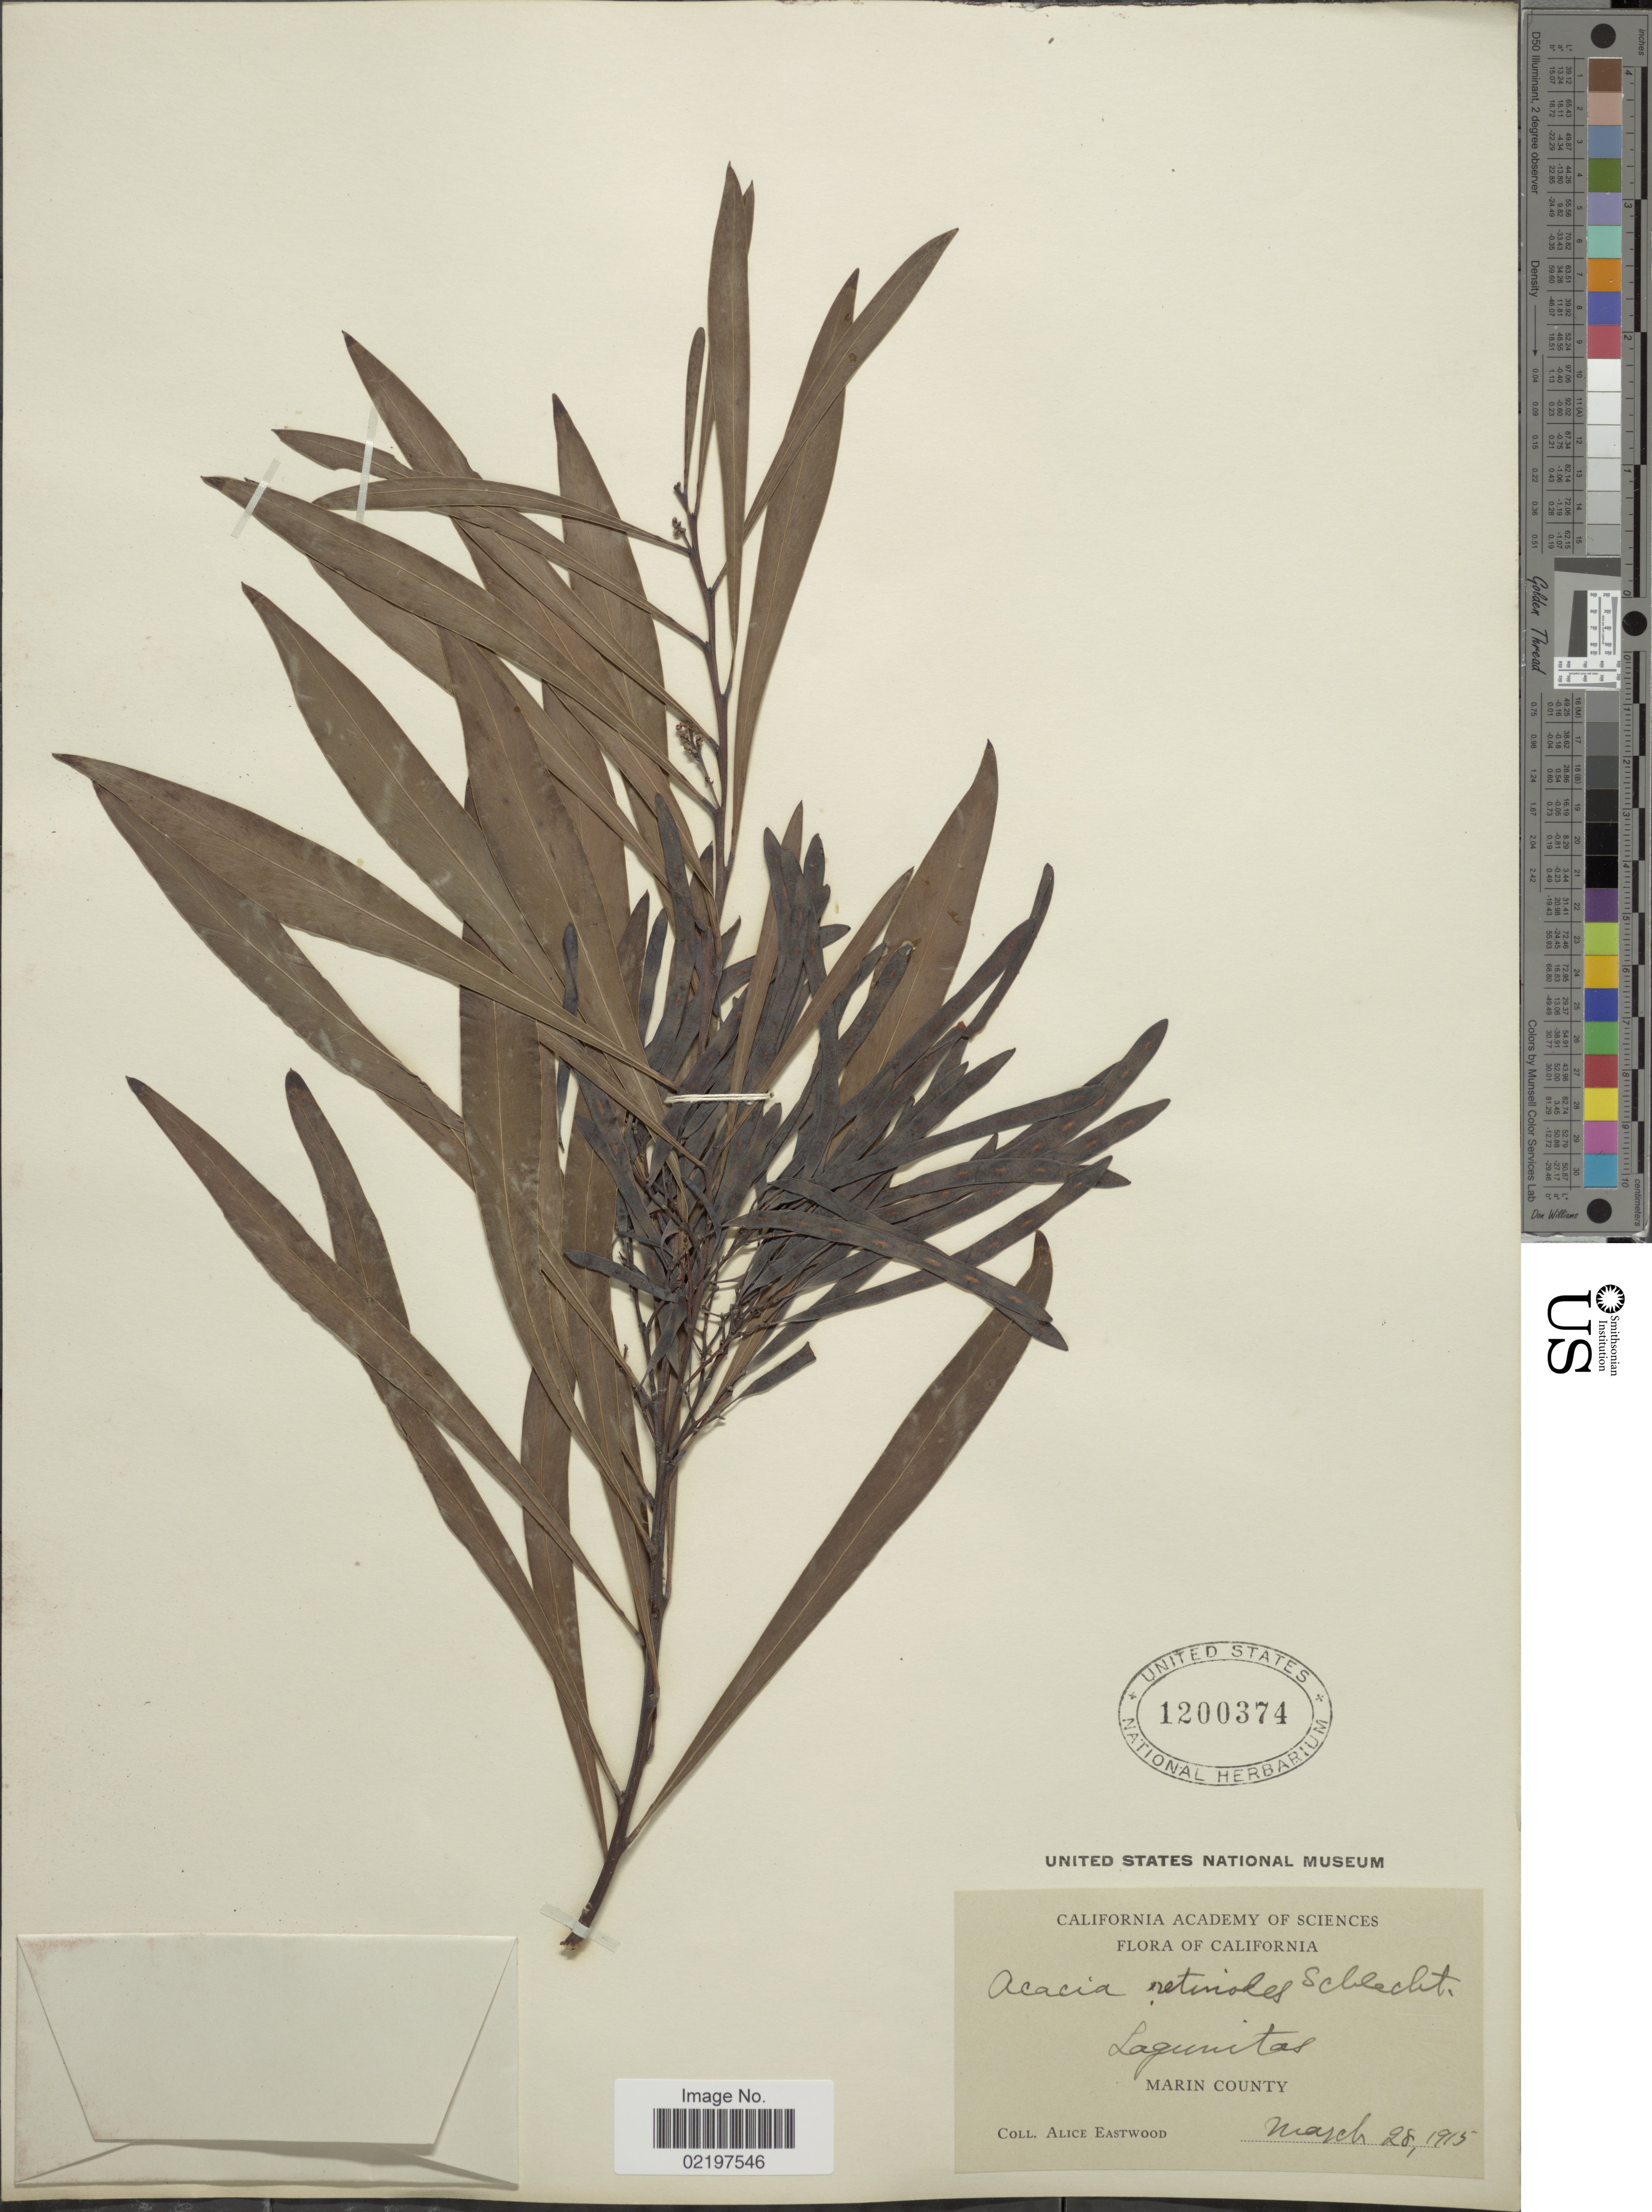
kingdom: Plantae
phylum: Tracheophyta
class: Magnoliopsida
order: Fabales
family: Fabaceae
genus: Acacia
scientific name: Acacia retinodes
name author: Schltdl.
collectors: A. Eastwood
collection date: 1915-03-28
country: United States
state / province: California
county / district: Marin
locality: Lagunitas, Marin County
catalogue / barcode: US 1200374